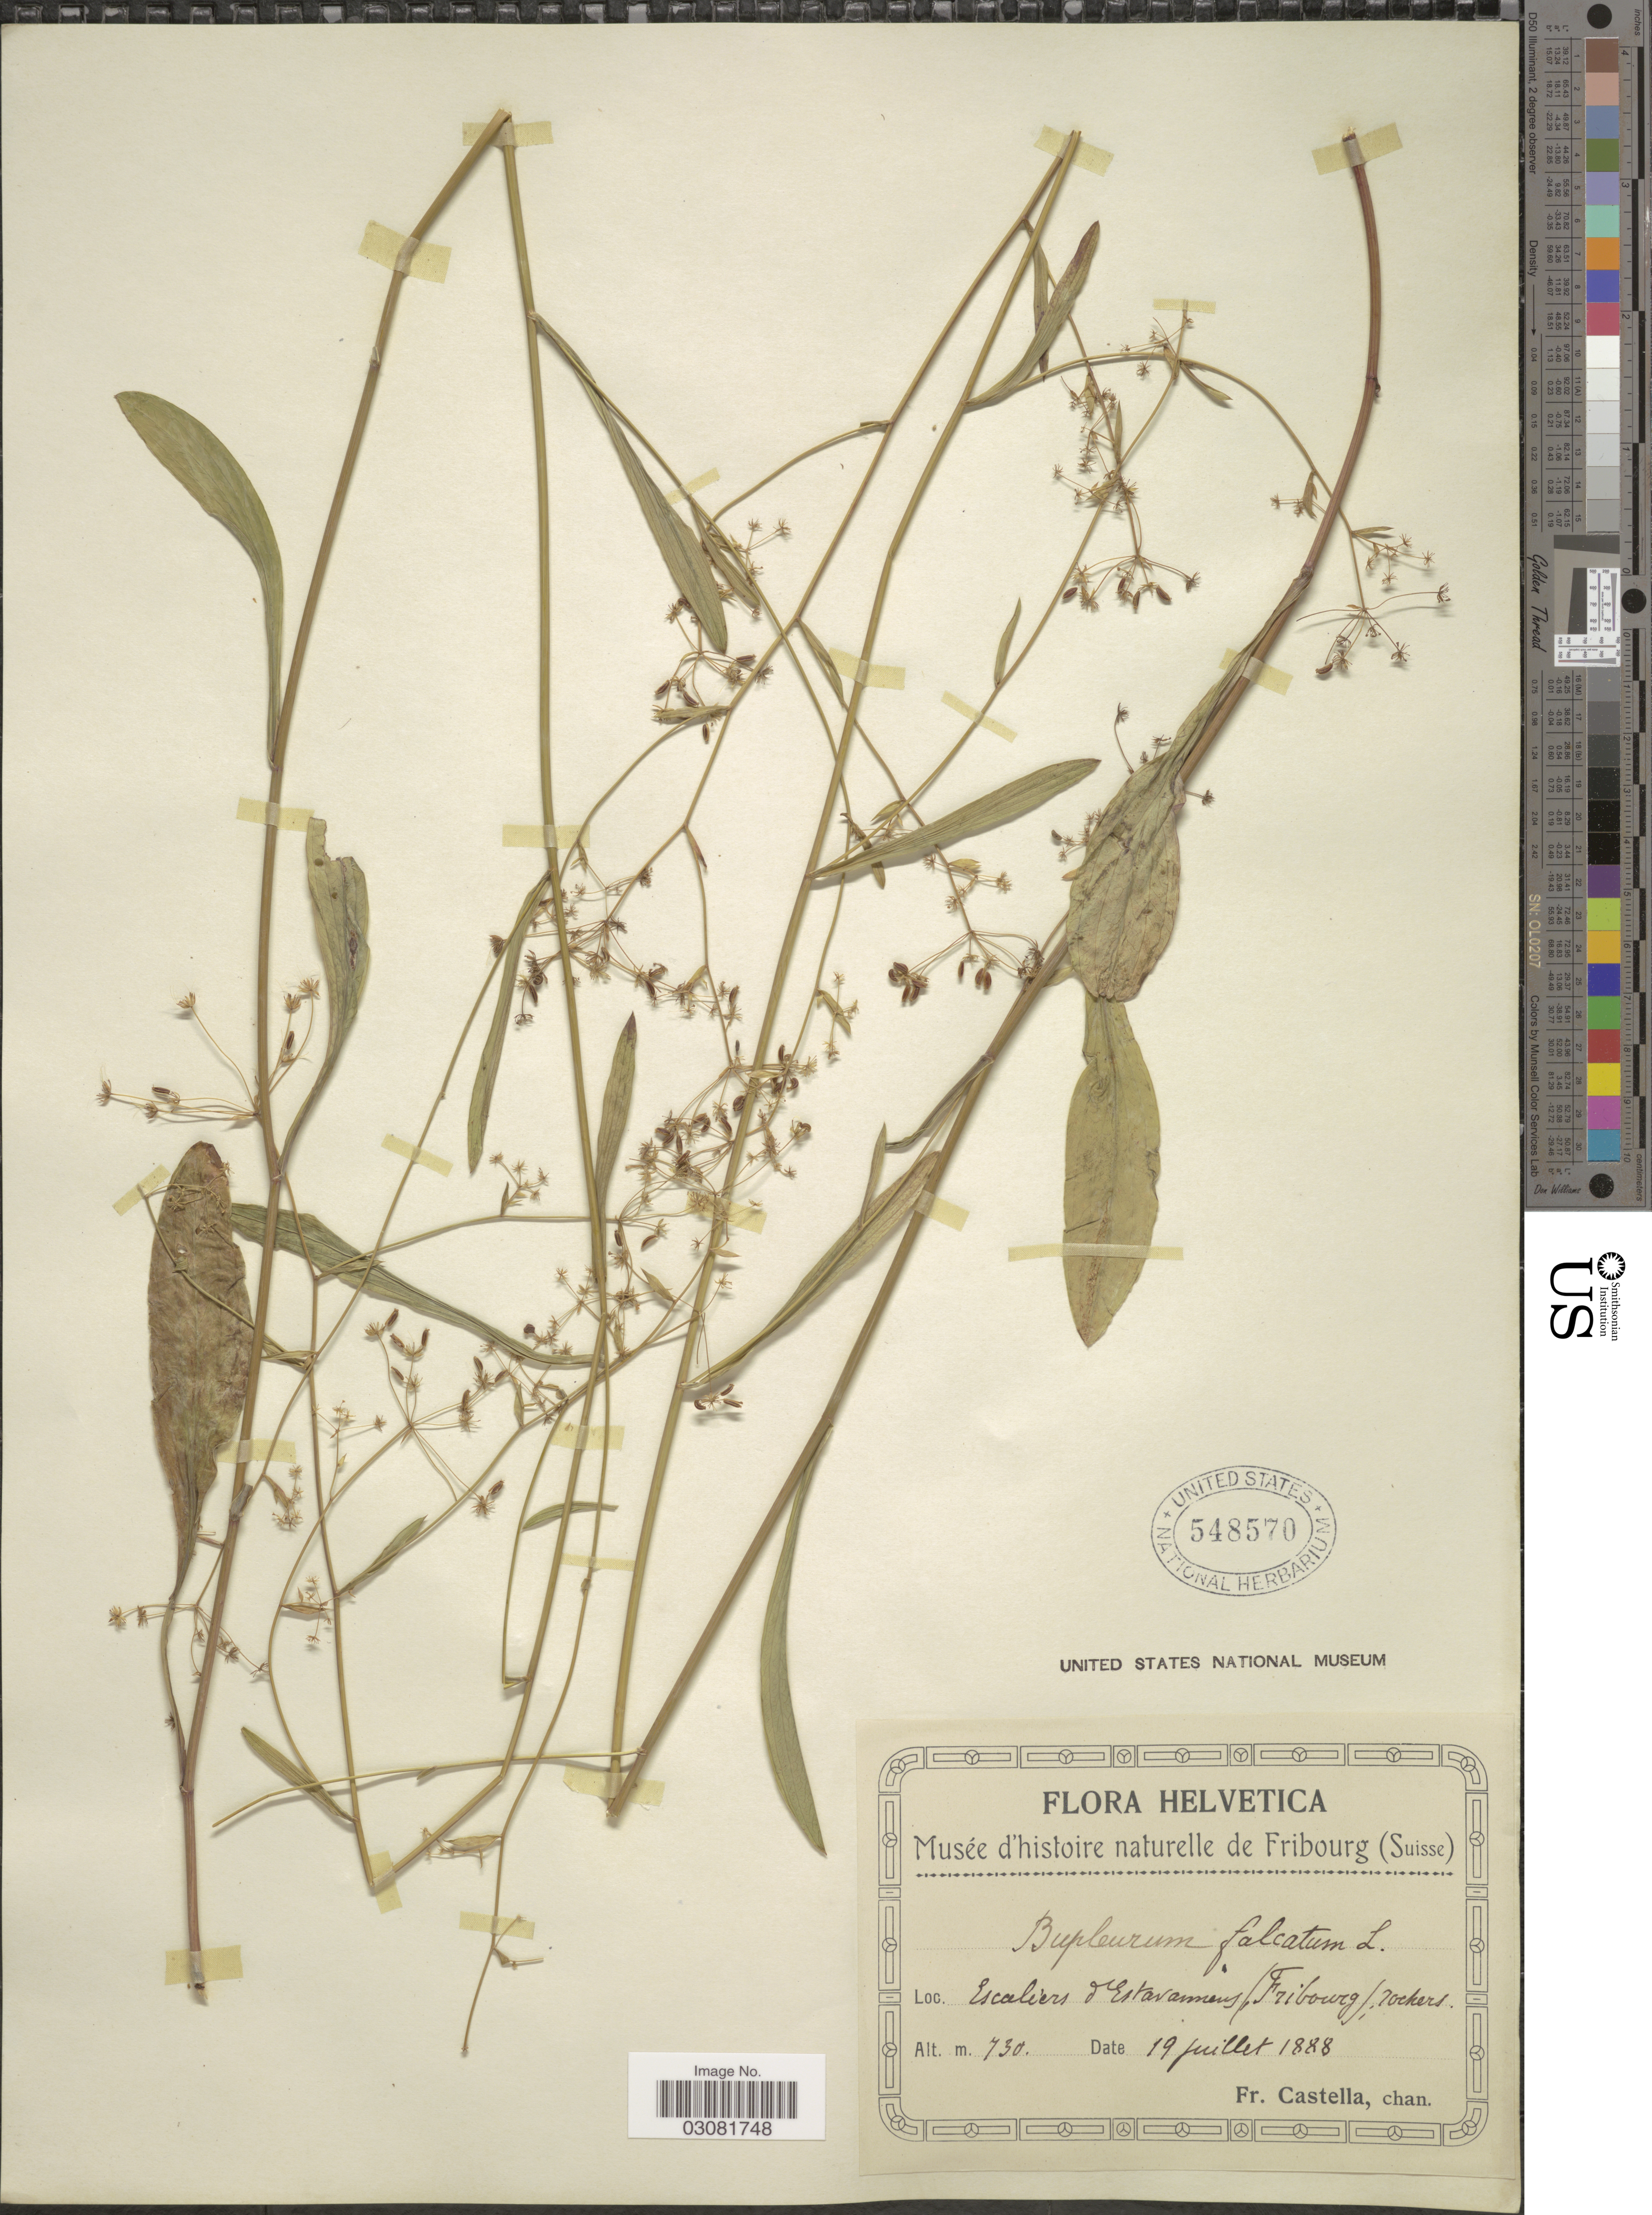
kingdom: Plantae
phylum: Tracheophyta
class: Magnoliopsida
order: Apiales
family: Apiaceae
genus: Bupleurum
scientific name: Bupleurum falcatum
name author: L.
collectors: Fr. Castella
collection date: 1888-07-19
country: Switzerland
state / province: Fribourg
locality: Helvetica, Escaliérs d'Estavanenns (Fribourg).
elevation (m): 730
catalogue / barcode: US 548570